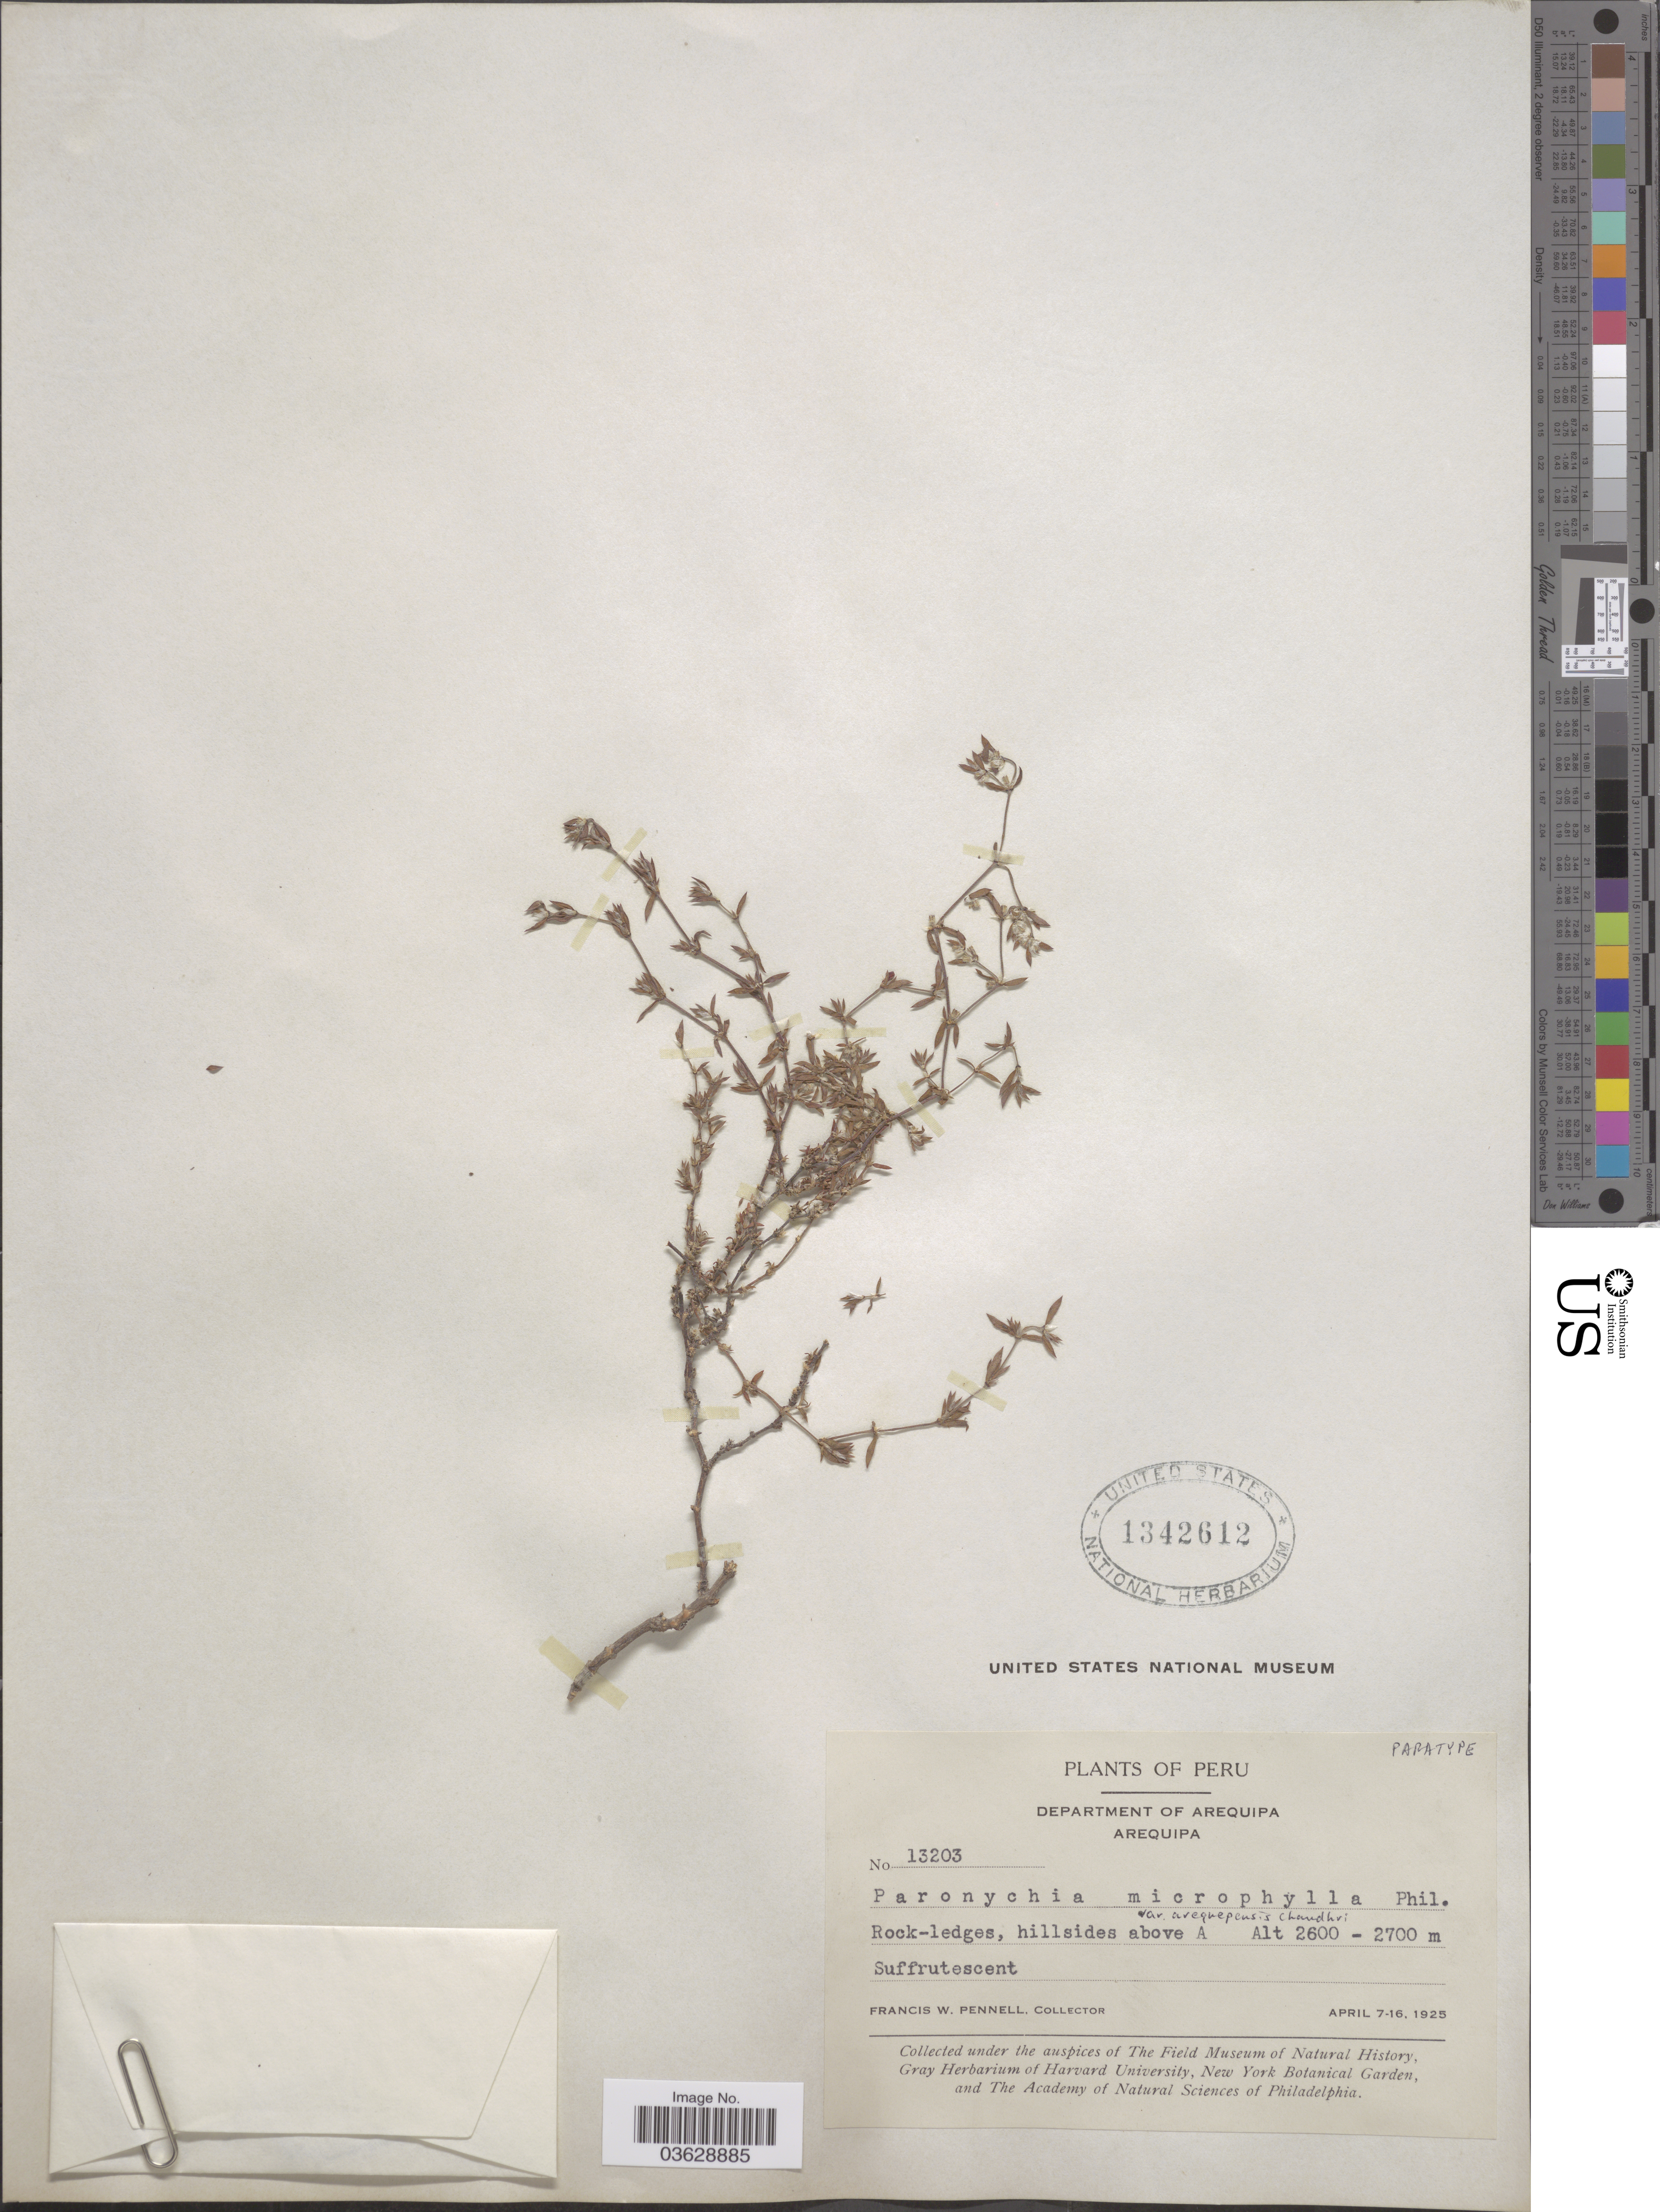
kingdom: Plantae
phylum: Tracheophyta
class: Magnoliopsida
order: Caryophyllales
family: Caryophyllaceae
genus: Paronychia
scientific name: Paronychia microphylla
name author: Phil.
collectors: F. W. Pennell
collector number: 13203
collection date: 1925-04-07/1925-04-16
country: Peru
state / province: Arequipa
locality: Department of Arequipa. Arequipa. Above A.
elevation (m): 2600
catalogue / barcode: US 1342612